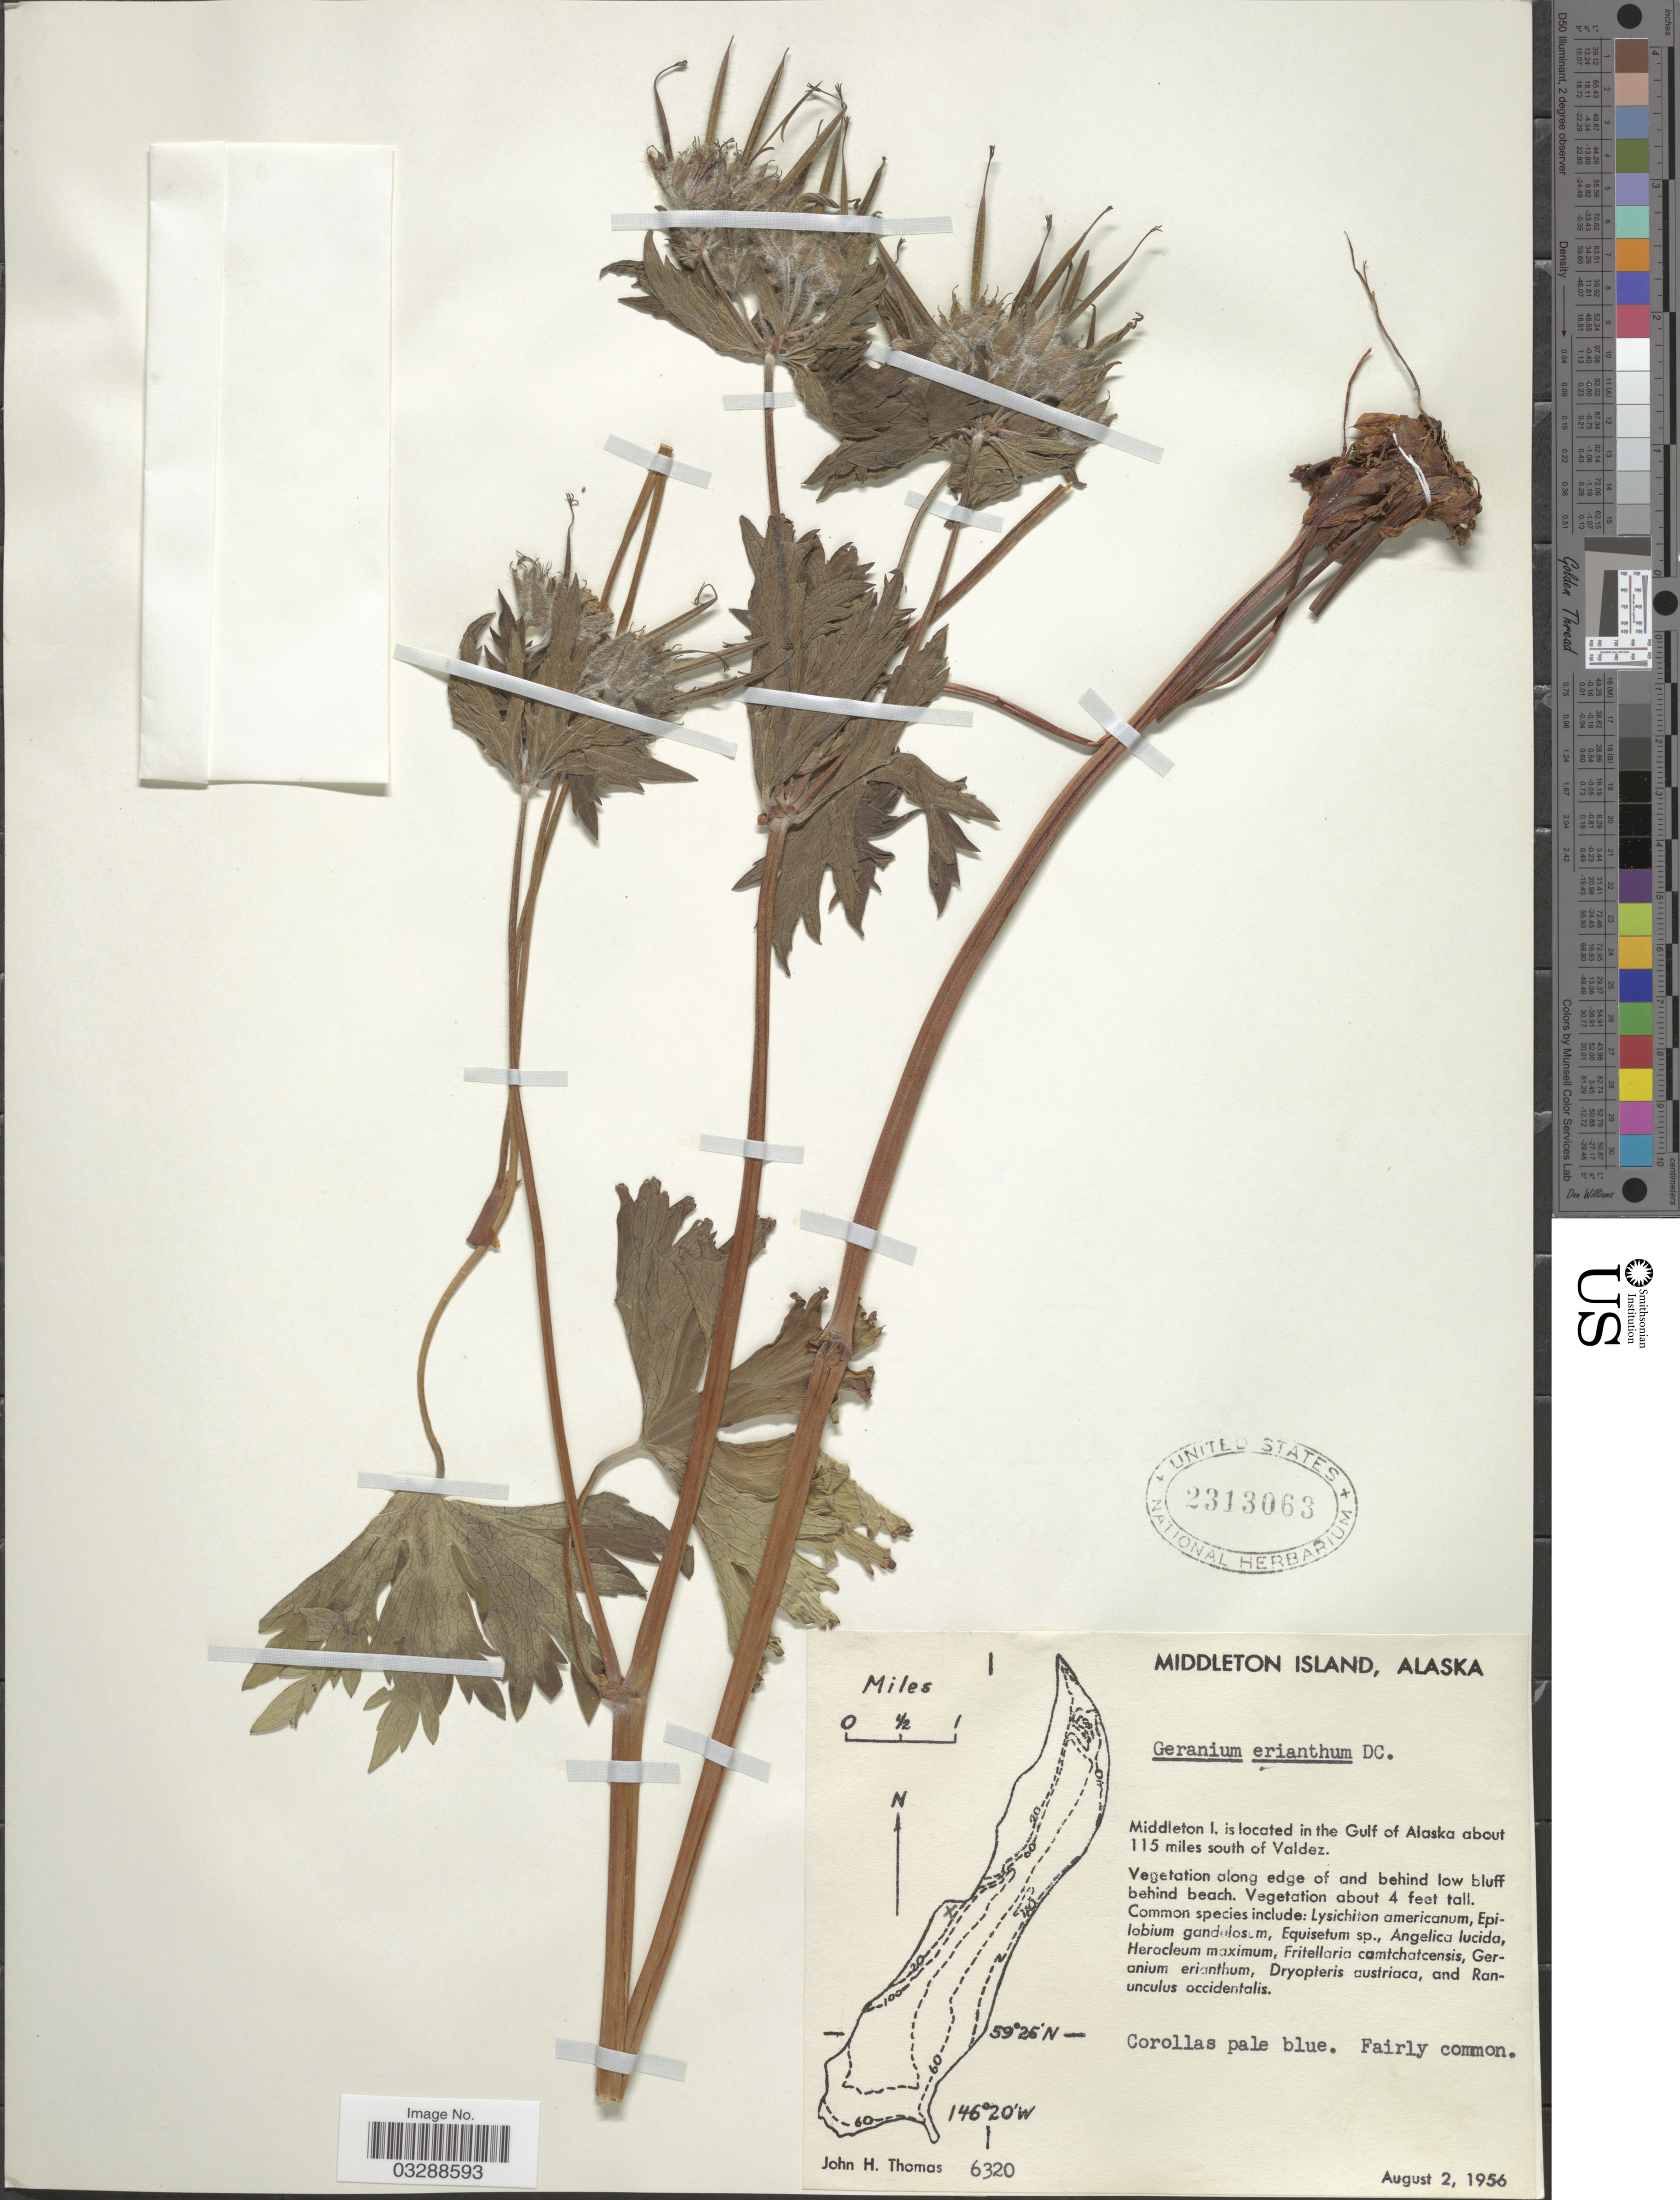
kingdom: Plantae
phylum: Tracheophyta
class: Magnoliopsida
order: Geraniales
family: Geraniaceae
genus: Geranium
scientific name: Geranium erianthum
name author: DC.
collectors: J. H. Thomas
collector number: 6320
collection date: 1956-08-02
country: United States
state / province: Alaska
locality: Middleton Island, Middleton I. is located in the Gulf of Alaska about 115 miles south of Valdez.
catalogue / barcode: US 2313063